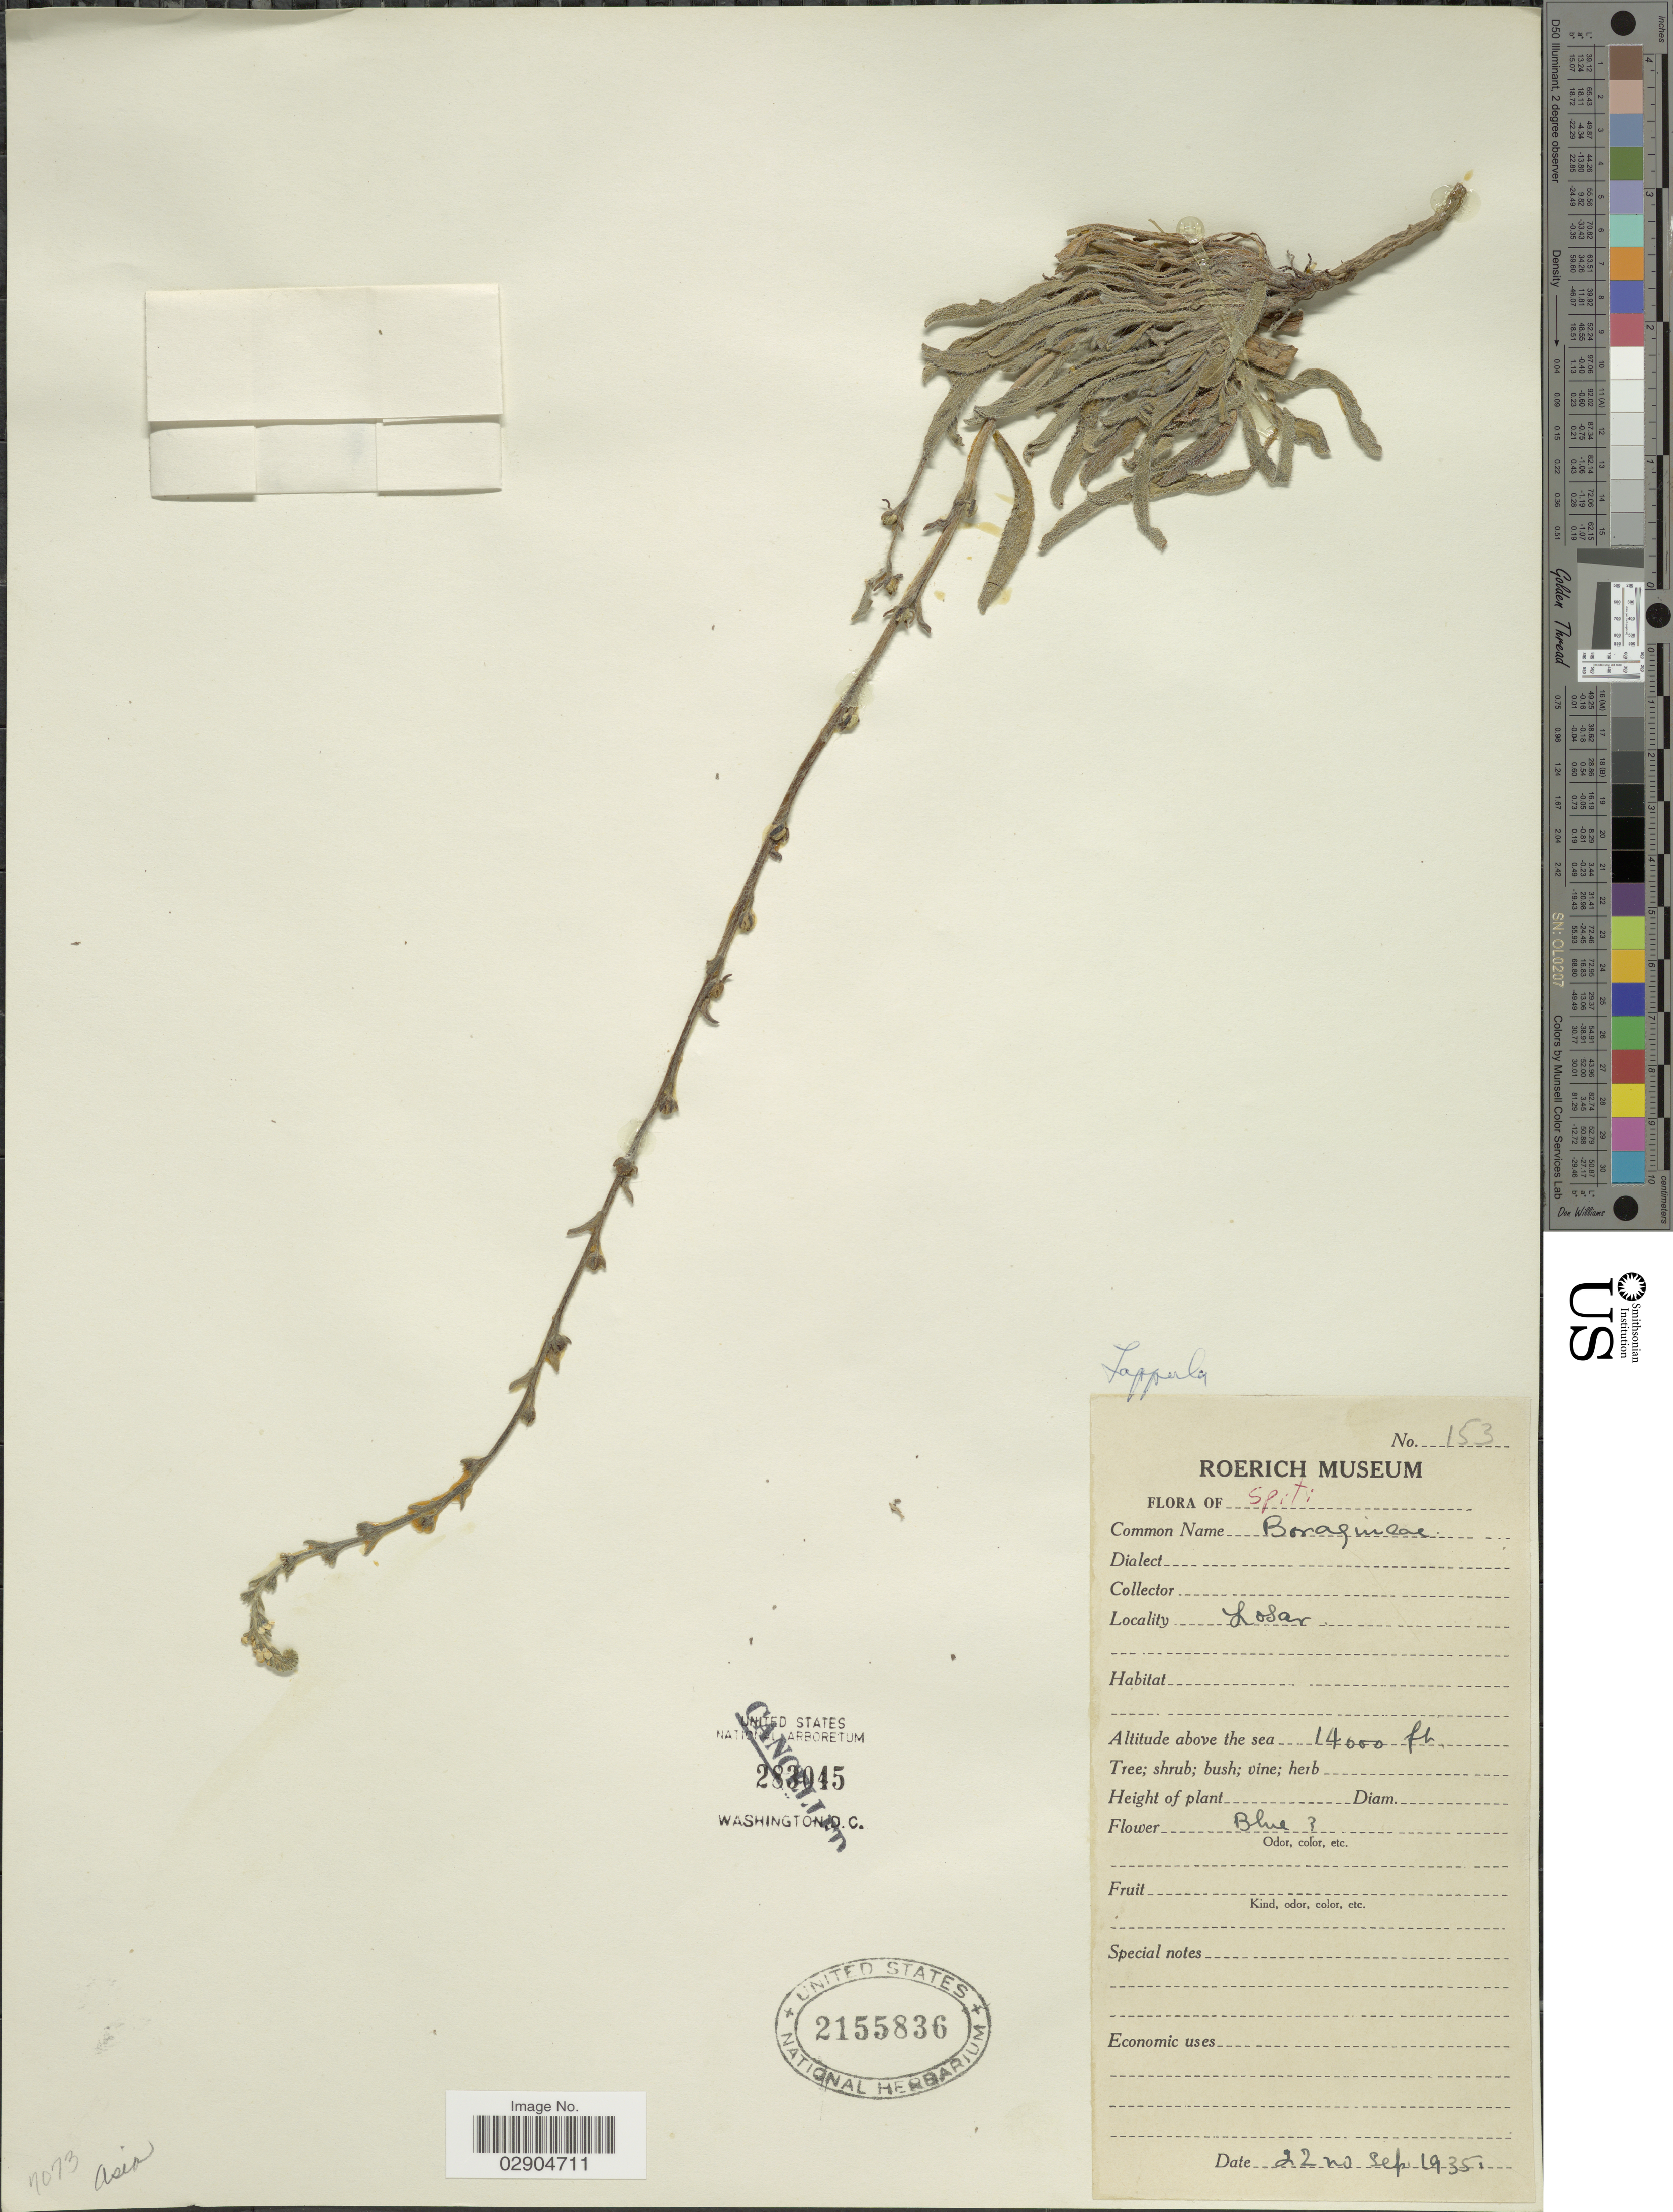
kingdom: Plantae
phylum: Tracheophyta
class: Magnoliopsida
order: Boraginales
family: Boraginaceae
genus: Lappula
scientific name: Lappula sp.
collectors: -. Roerich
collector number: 153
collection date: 1935-09-22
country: India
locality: Spiti. Losar.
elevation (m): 4267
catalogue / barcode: US 2155836